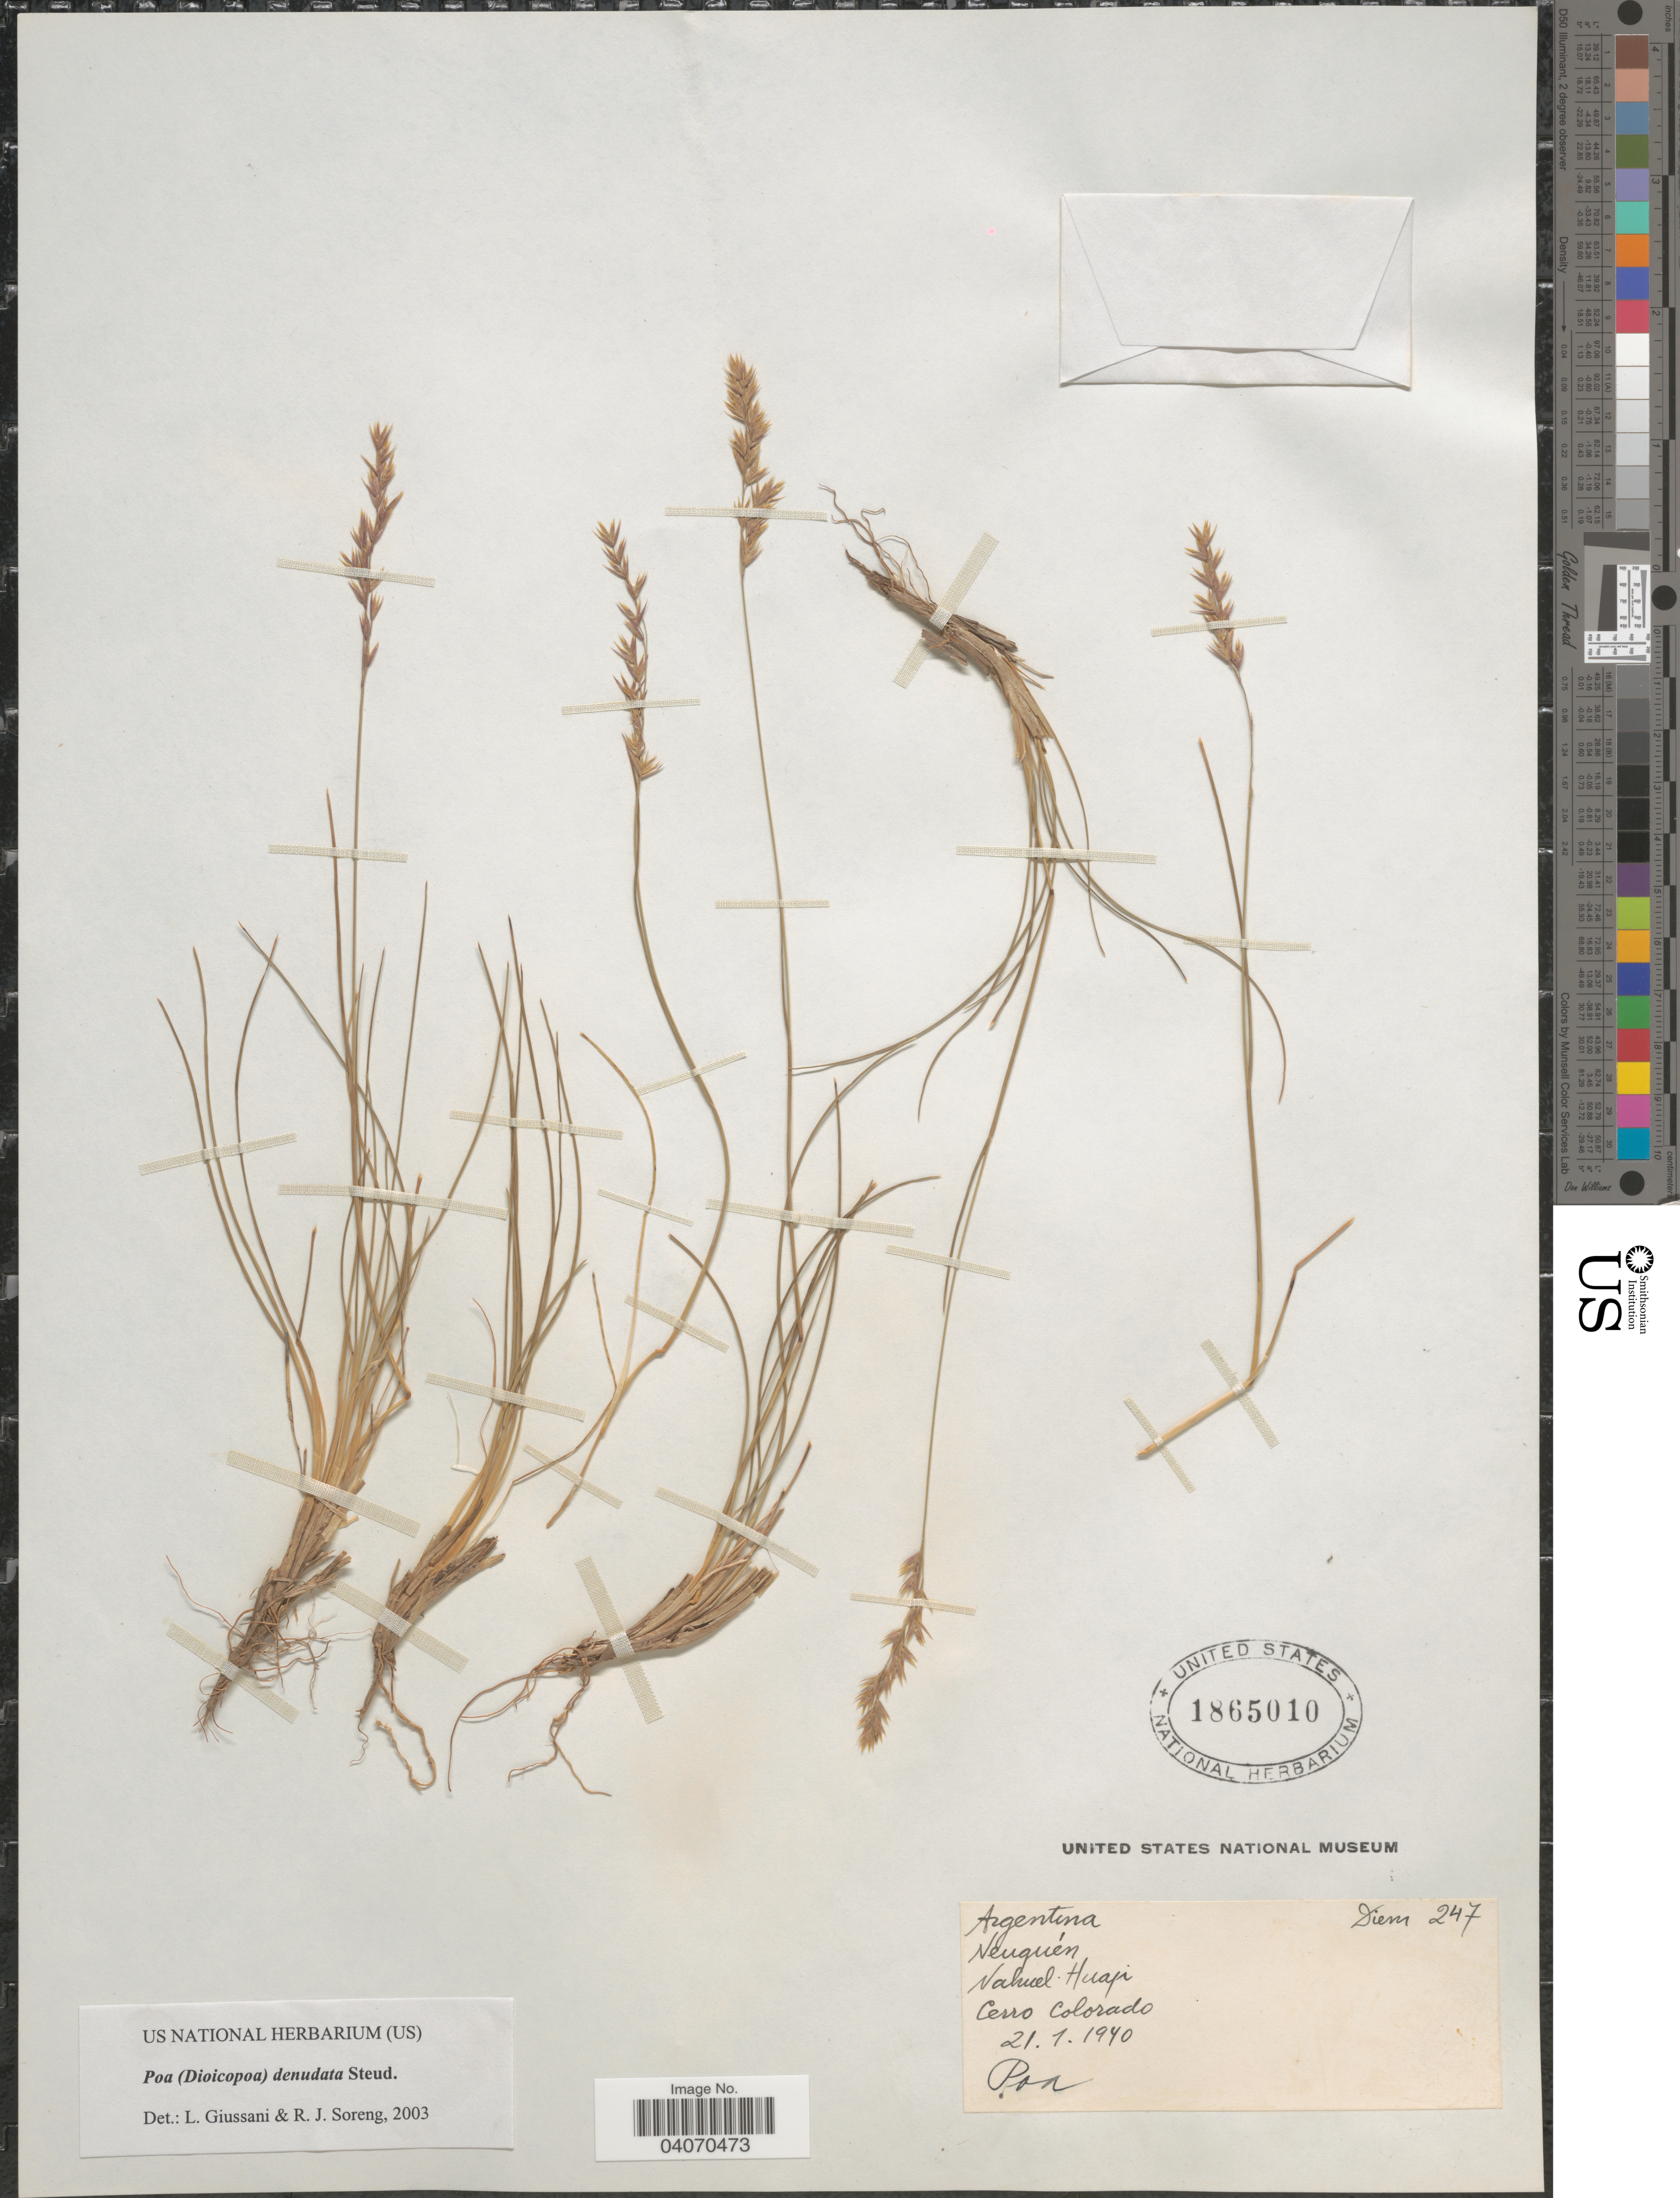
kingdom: Plantae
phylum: Tracheophyta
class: Liliopsida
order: Poales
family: Poaceae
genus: Poa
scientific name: Poa denudata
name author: Steud.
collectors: Diem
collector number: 247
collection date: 1940-01-21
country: Argentina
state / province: Neuquen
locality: Nahuel. Huapi. Cerro Colorado.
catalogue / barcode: US 1865010